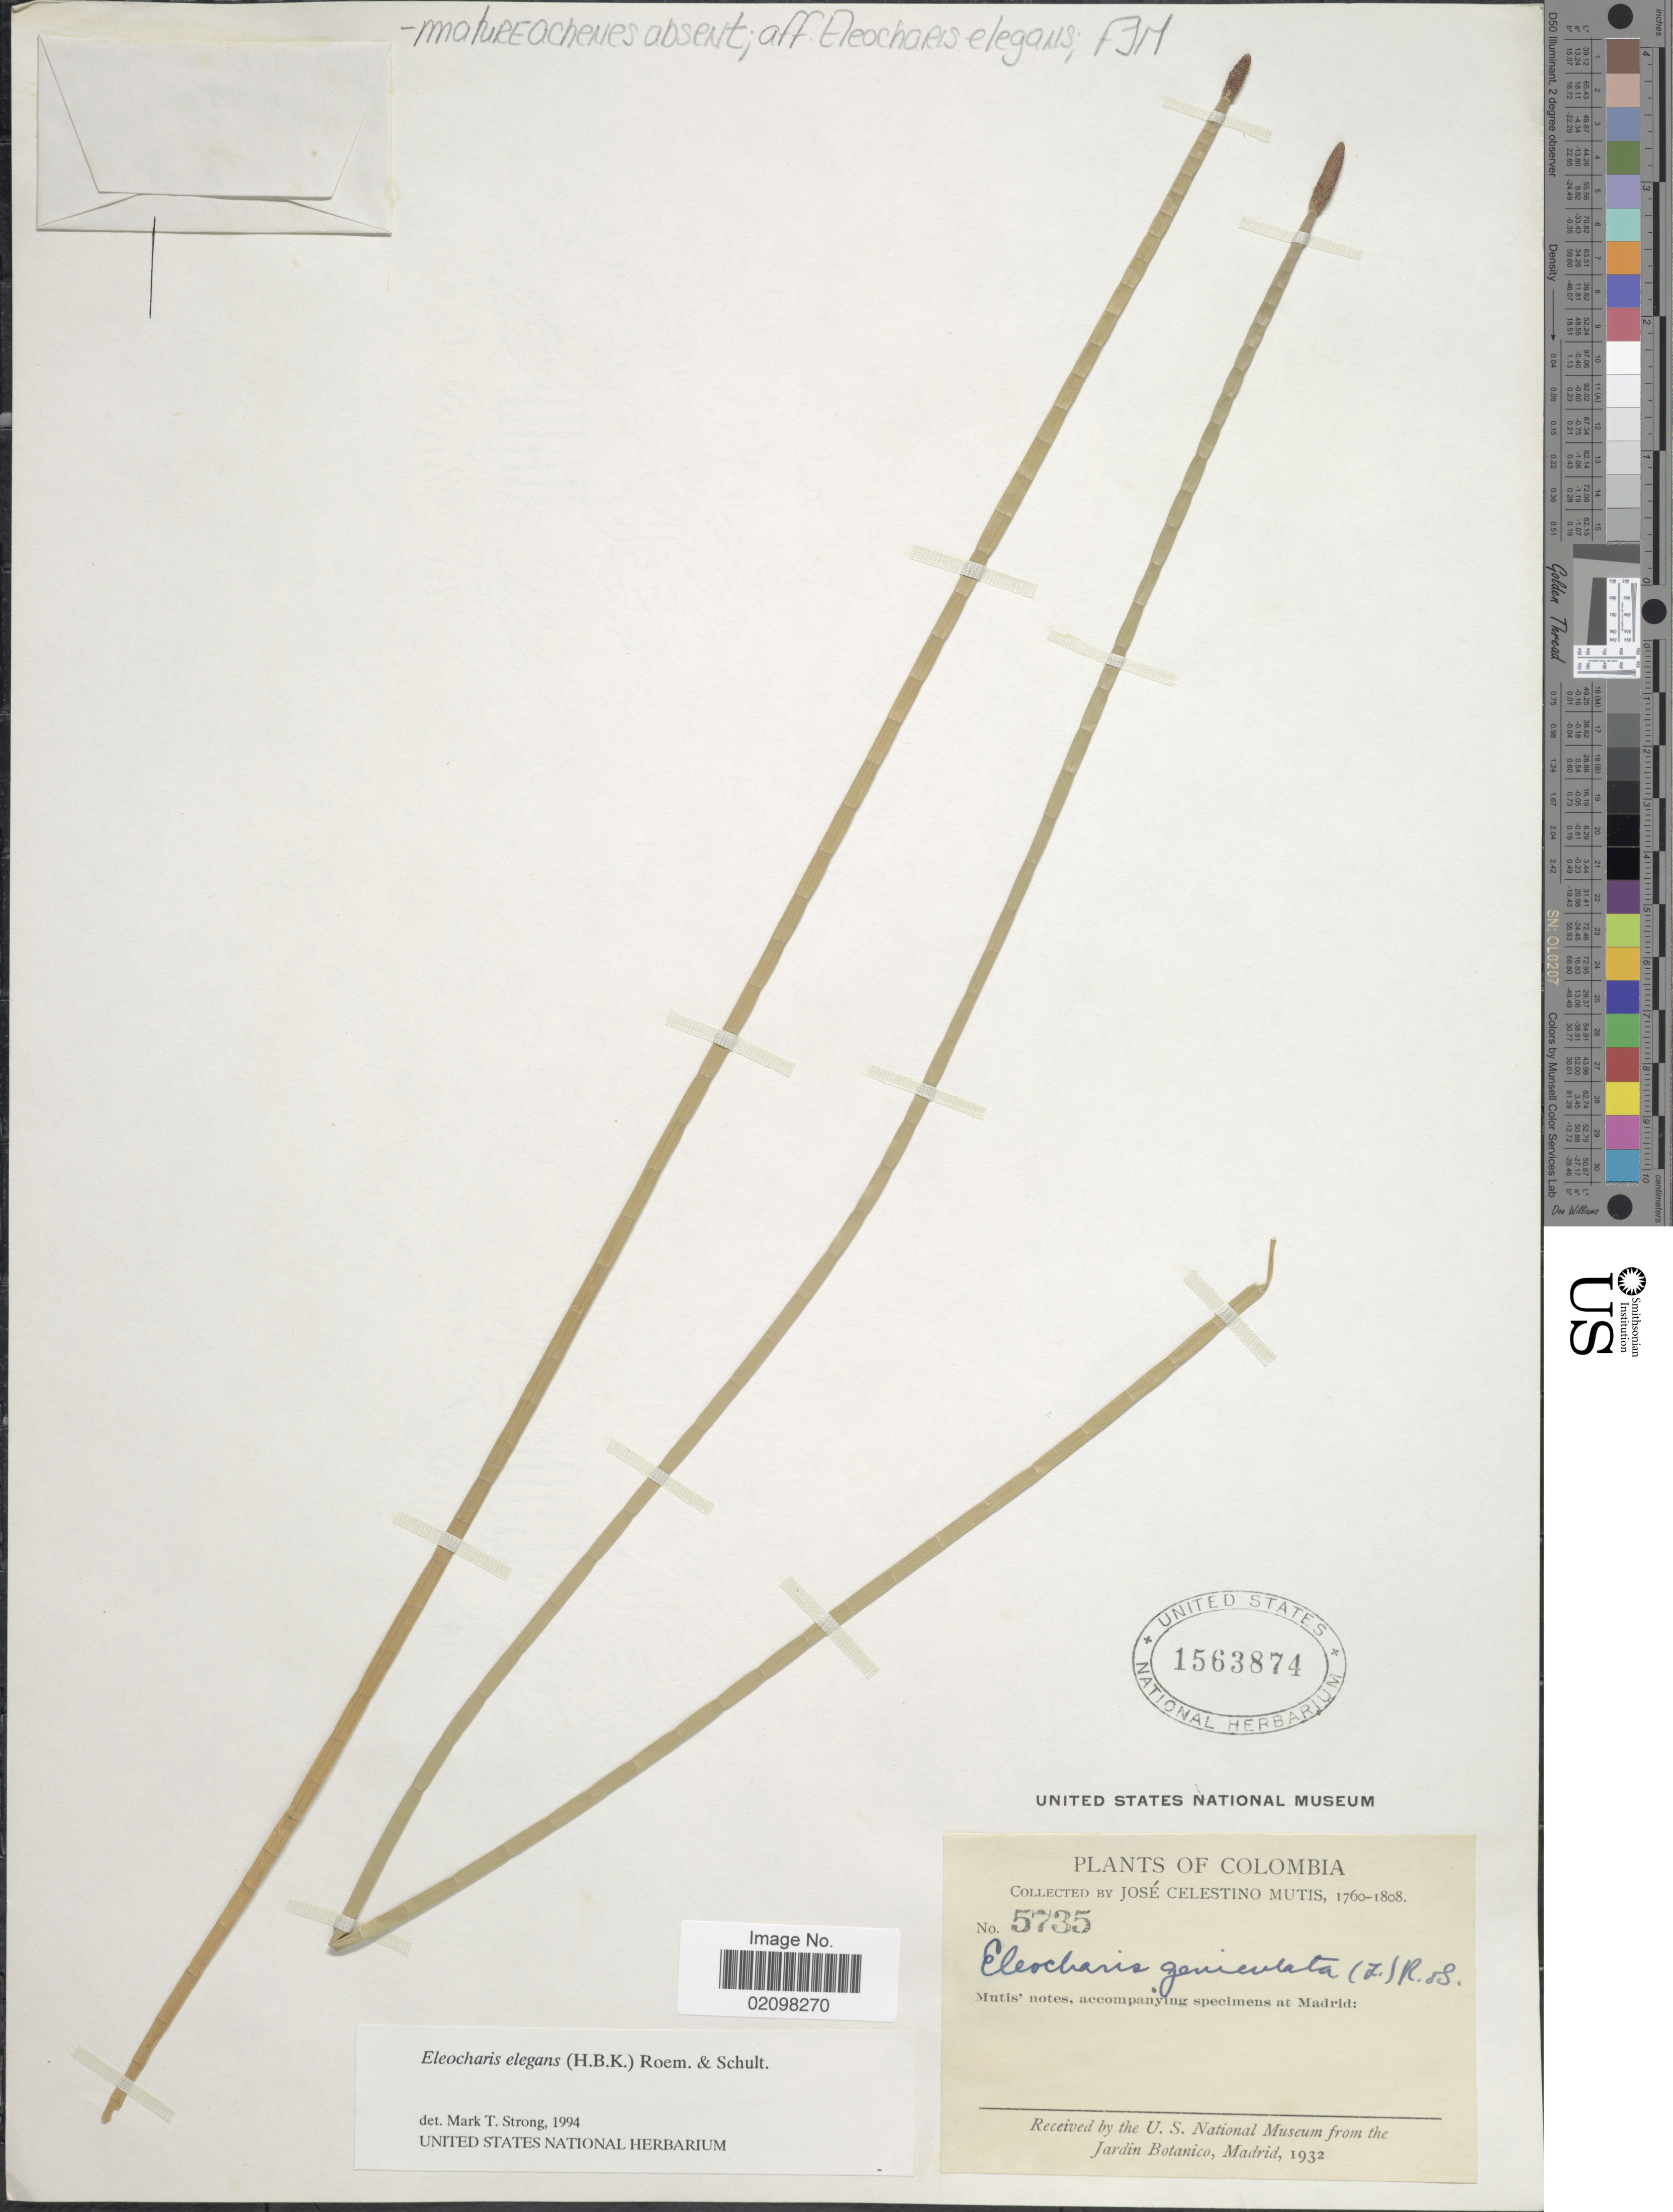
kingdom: Plantae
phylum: Tracheophyta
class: Liliopsida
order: Poales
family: Cyperaceae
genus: Eleocharis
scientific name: Eleocharis elegans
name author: (Kunth) Roem. & Schult.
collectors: J. C. B. Mutis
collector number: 5735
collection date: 1760/1808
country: Colombia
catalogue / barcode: US 1563874